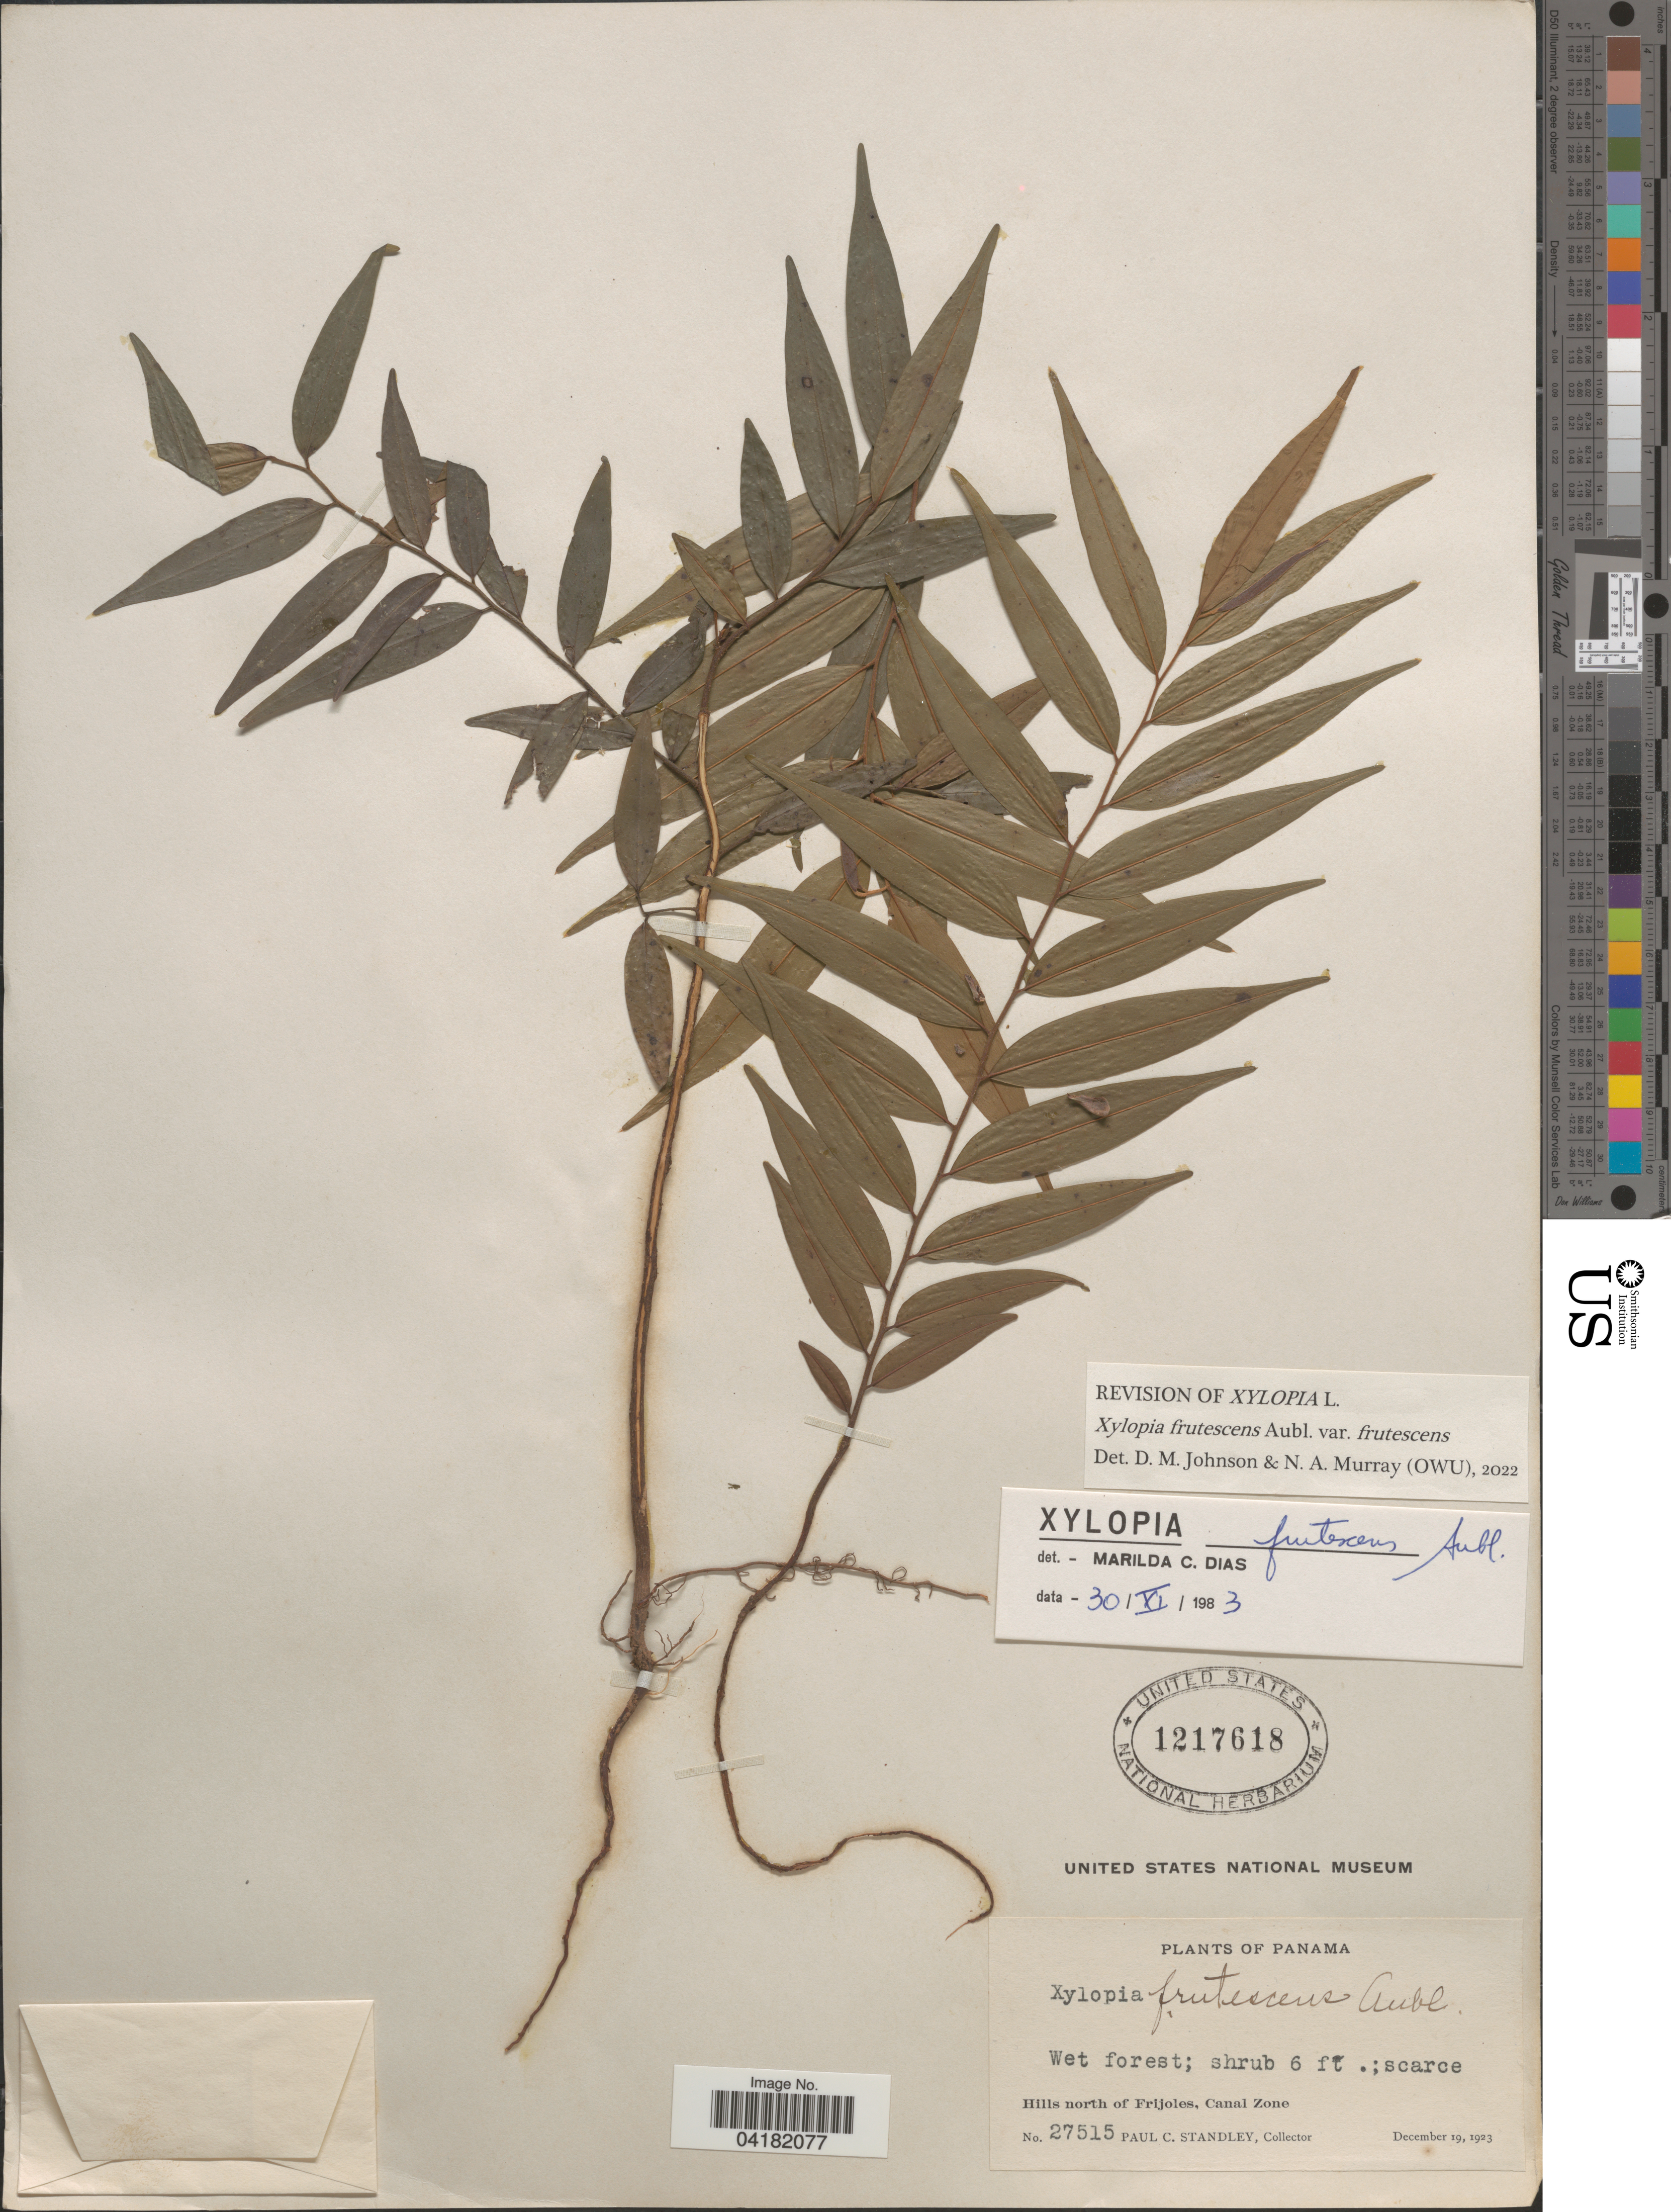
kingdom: Plantae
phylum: Tracheophyta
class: Magnoliopsida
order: Magnoliales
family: Annonaceae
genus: Xylopia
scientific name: Xylopia frutescens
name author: Aubl.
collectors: P. C. Standley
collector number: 27515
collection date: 1923-12-19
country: Panama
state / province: Colón / Panamá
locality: Hills north of Frijoles, Canal Zone.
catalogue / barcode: US 1217618